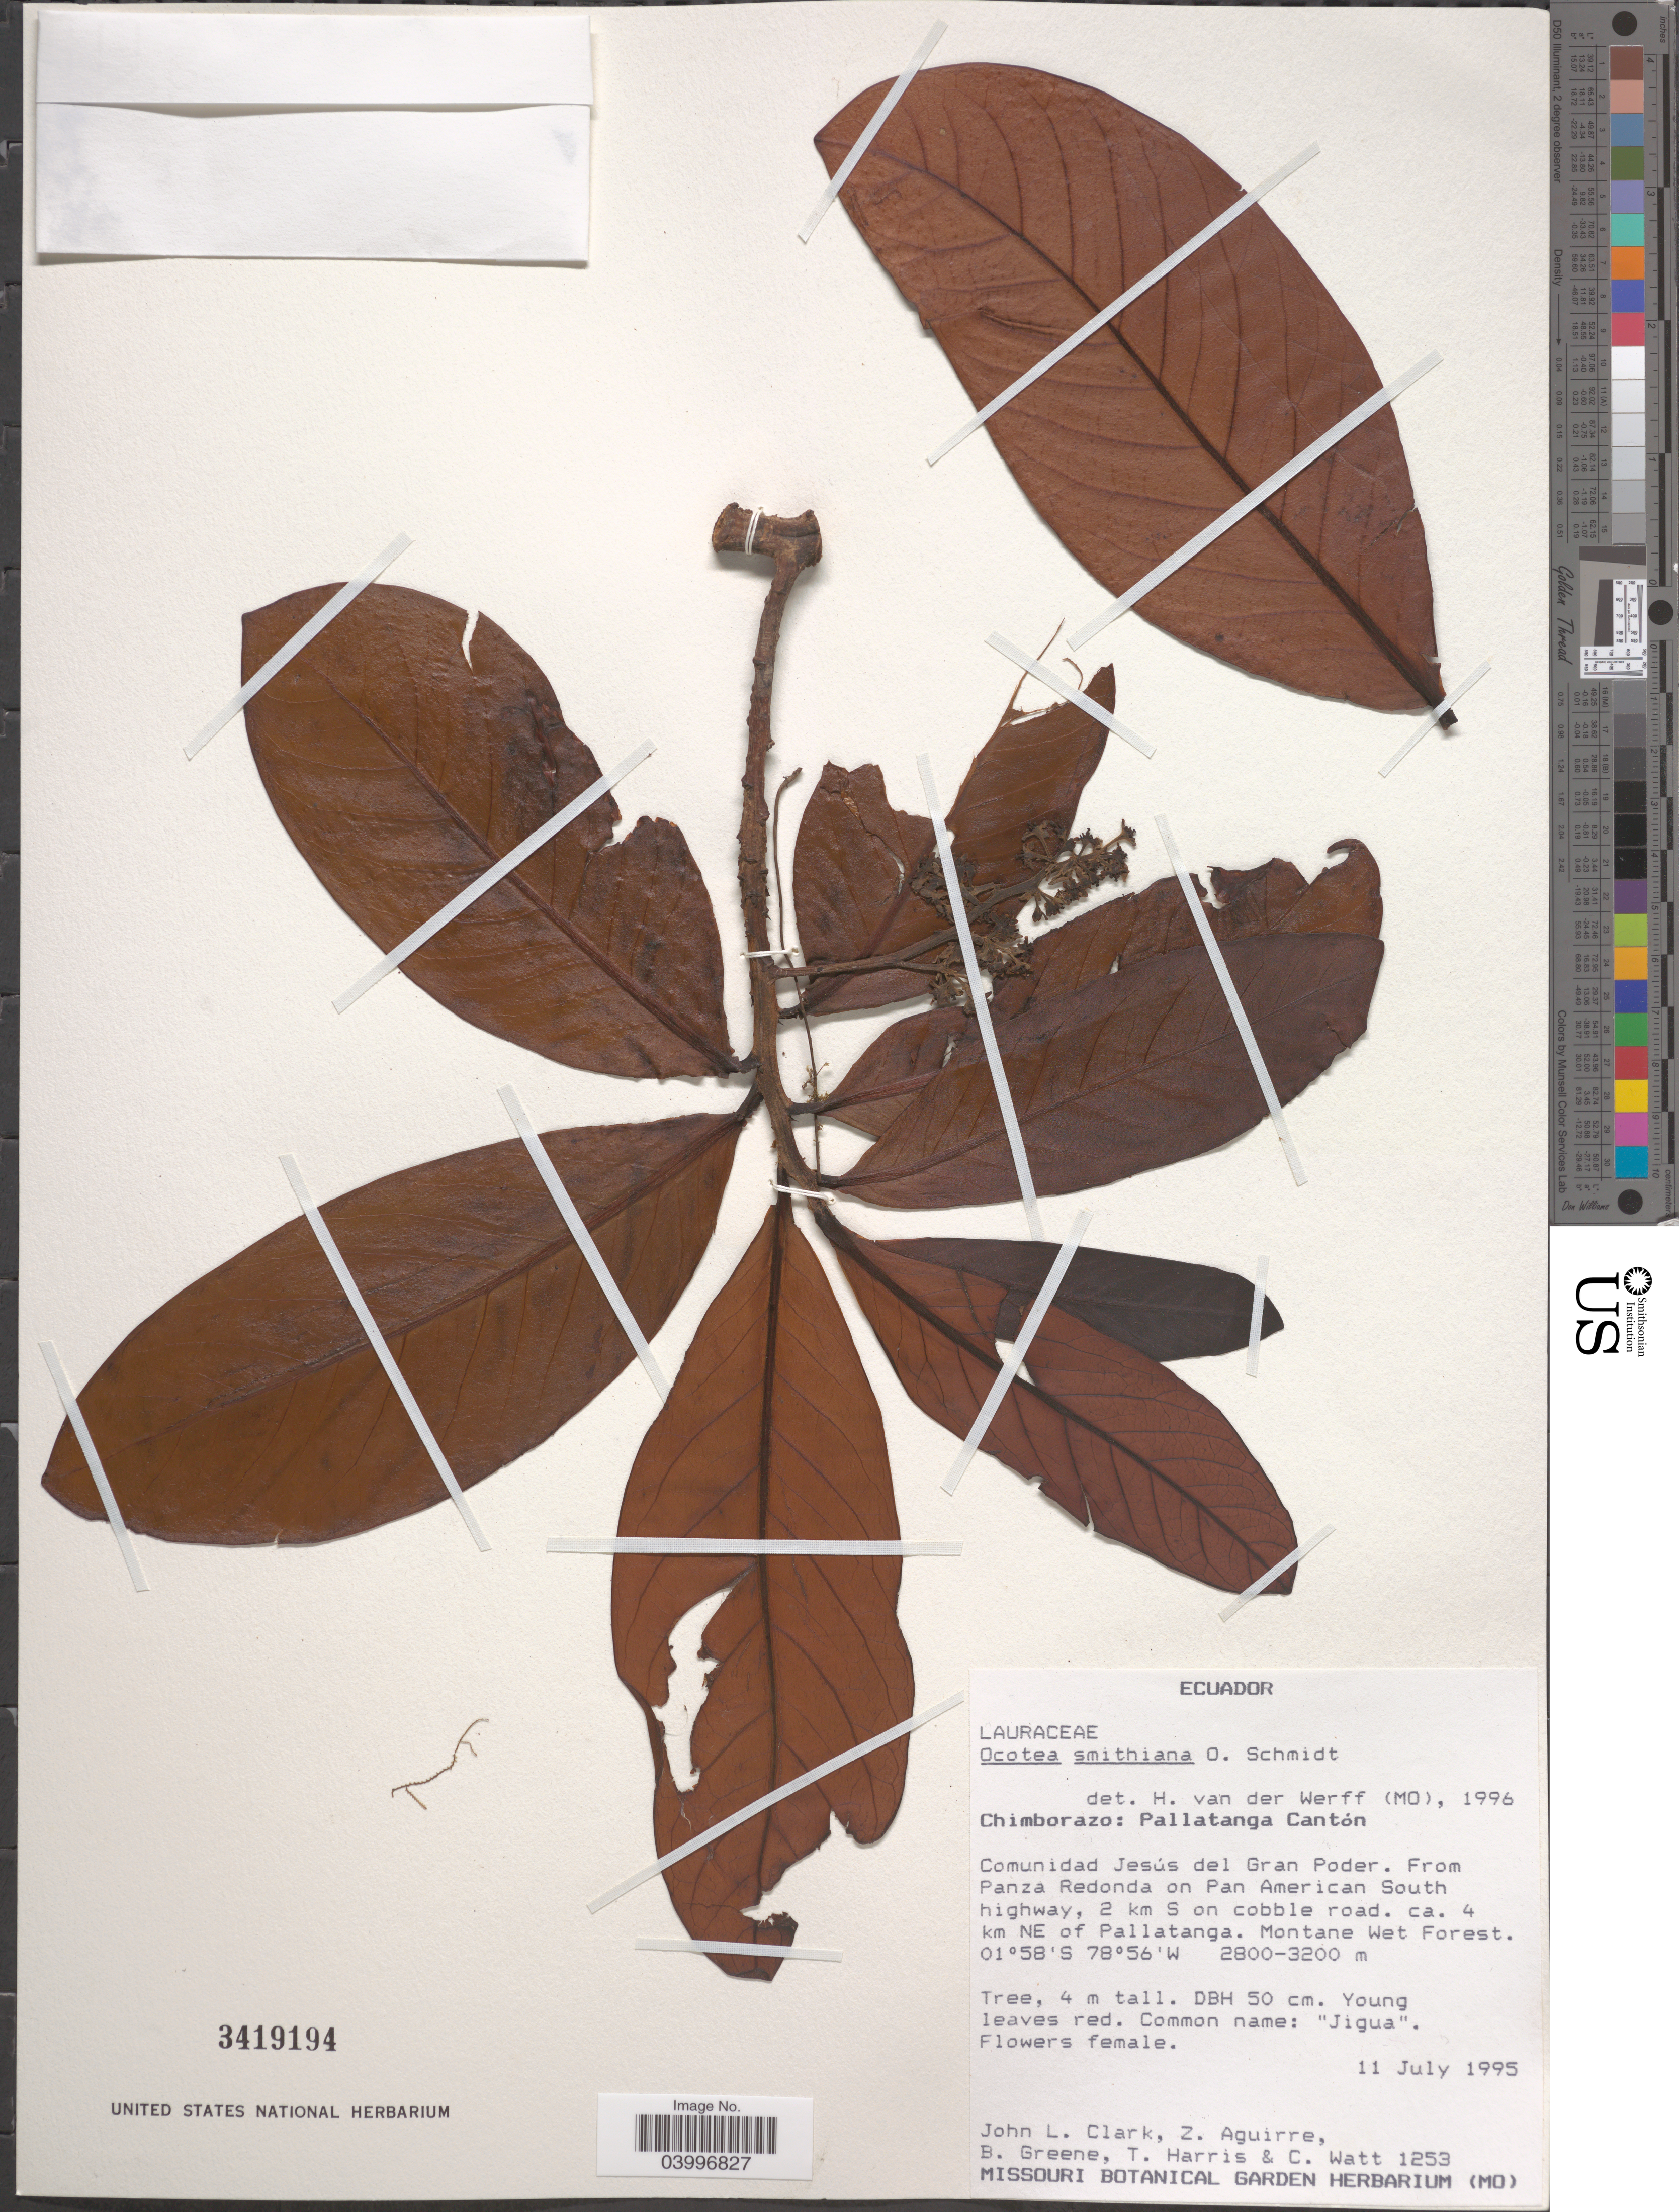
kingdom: Plantae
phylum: Tracheophyta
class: Magnoliopsida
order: Laurales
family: Lauraceae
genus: Ocotea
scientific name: Ocotea smithiana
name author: O.C. Schmidt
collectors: J. L. Clark, Z. Aguirre, B. Greene, T. Harris & C. Watt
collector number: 1253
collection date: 1995-07-11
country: Ecuador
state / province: Chimborazo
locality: Pallatanga Cantón. Comunidad Jesús de Gran Poder. From Panza Redonda on Pan AMerican South highway, 2 km S on cobble road. Ca. 4 km NE of Pallatanga.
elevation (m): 2800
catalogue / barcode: US 3419194